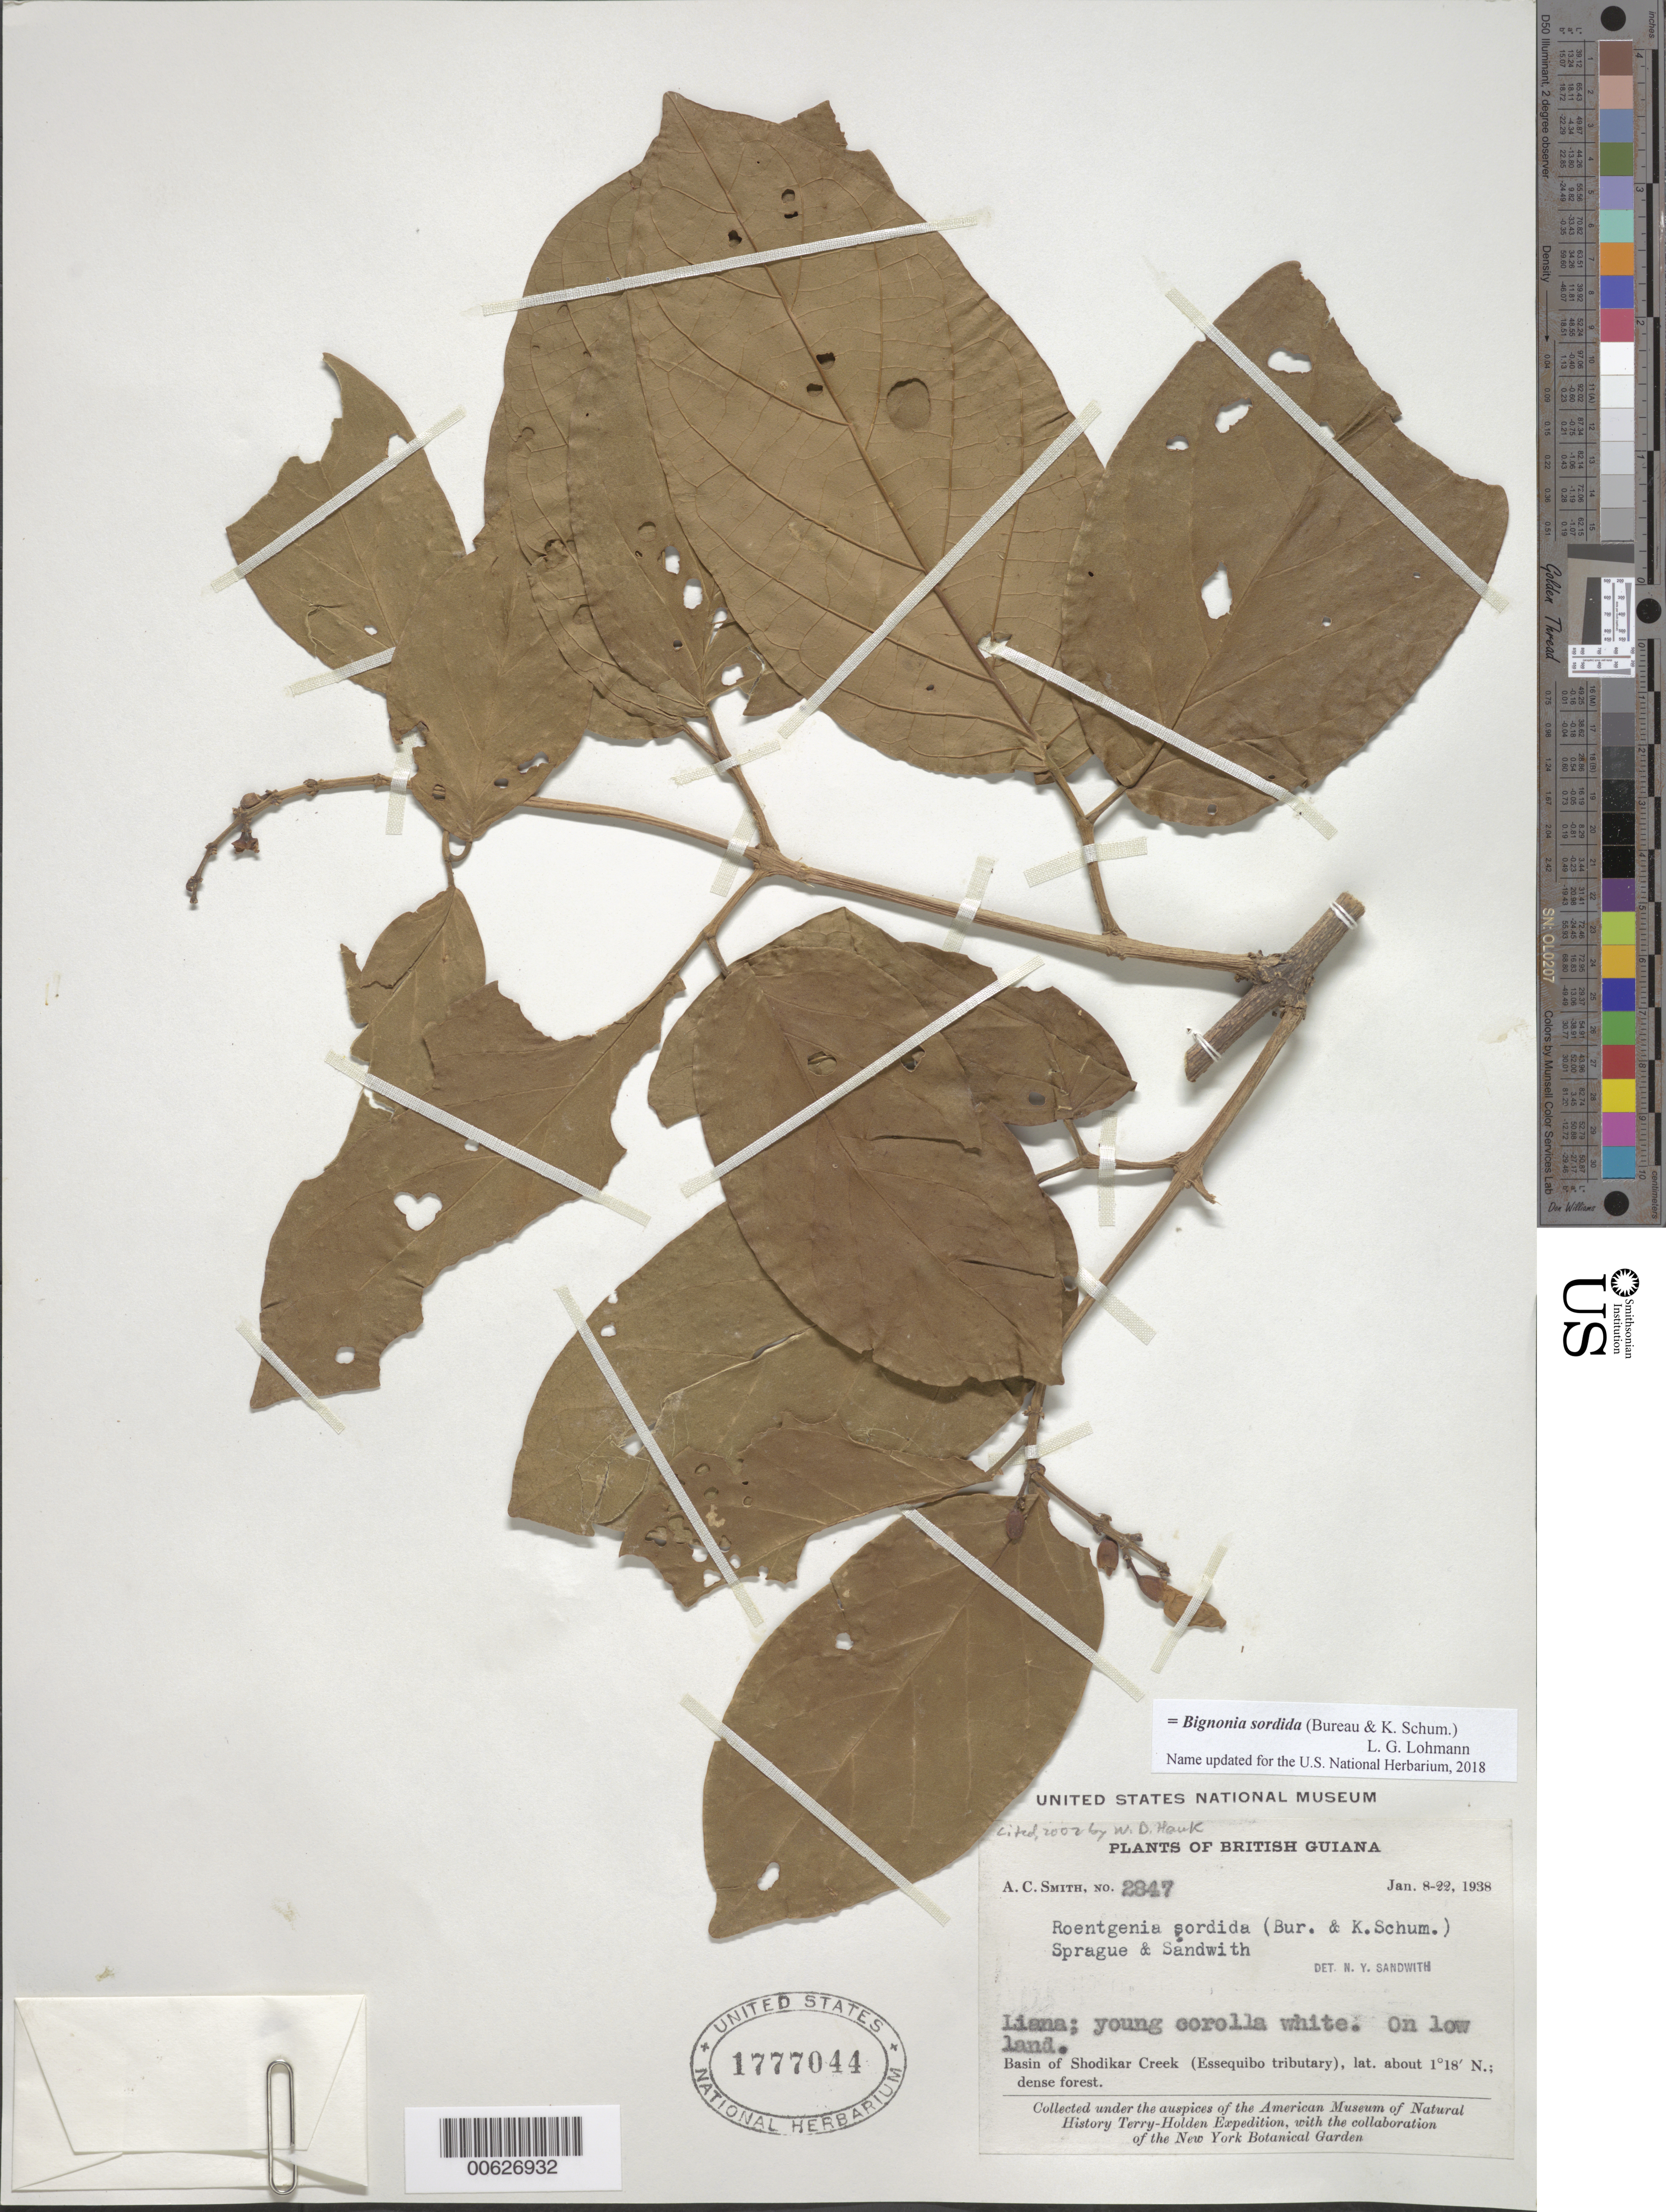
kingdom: Plantae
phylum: Tracheophyta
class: Magnoliopsida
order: Lamiales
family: Bignoniaceae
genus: Bignonia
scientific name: Bignonia sordida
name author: (Bureau & K. Schum.) L.G. Lohmann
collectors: A. C. Smith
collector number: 2847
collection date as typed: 8-Jan-38 to 22-Jan-38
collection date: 1938-01-08/1938-01-22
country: Guyana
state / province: U. Takutu-U. Essequibo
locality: Shodikar Creek, basin of (Essequibo tributary), Akarai Mts.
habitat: Dense forest. On low land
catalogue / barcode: US 1777044